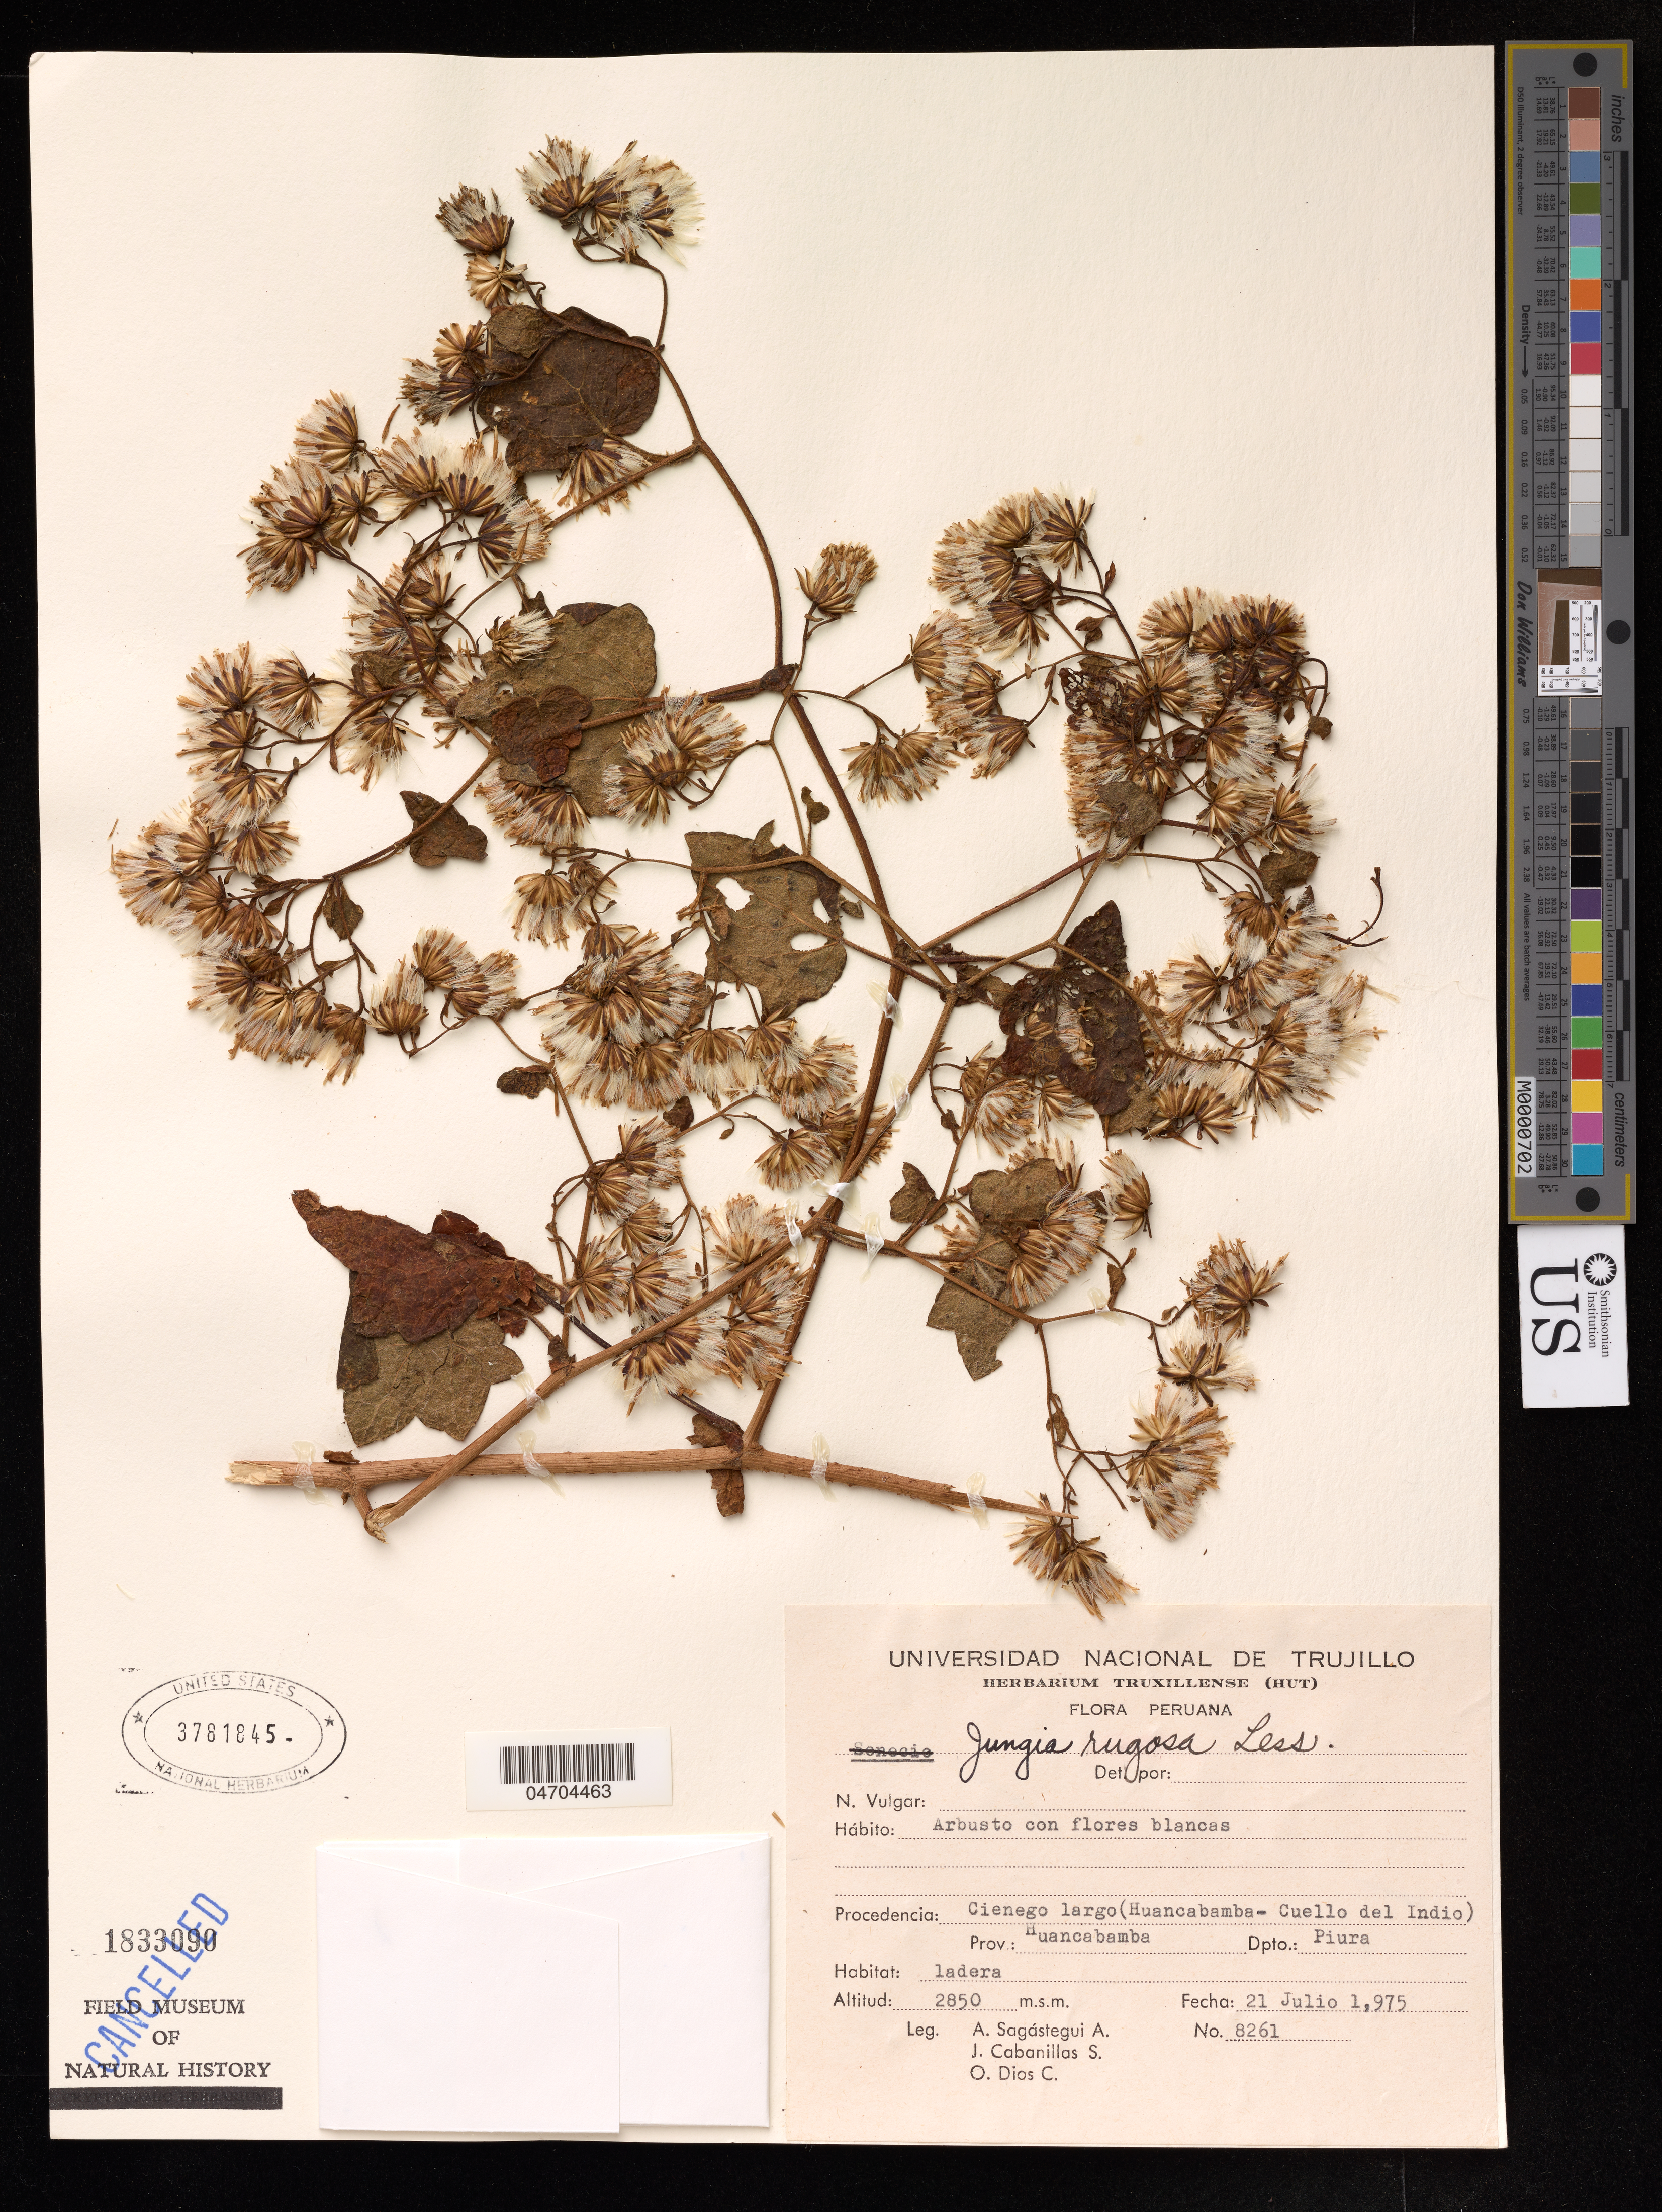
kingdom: Plantae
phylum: Tracheophyta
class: Magnoliopsida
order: Asterales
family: Asteraceae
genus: Jungia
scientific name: Jungia rugosa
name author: Less.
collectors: A. Sagástegui A., J. Cabanillas S. & O. Dios C.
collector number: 8261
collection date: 1975-07-21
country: Peru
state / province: Piura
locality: Cienego largo (Huancabamba - Cuello del Indio), Huancabamba.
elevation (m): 2850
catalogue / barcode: US 3781845